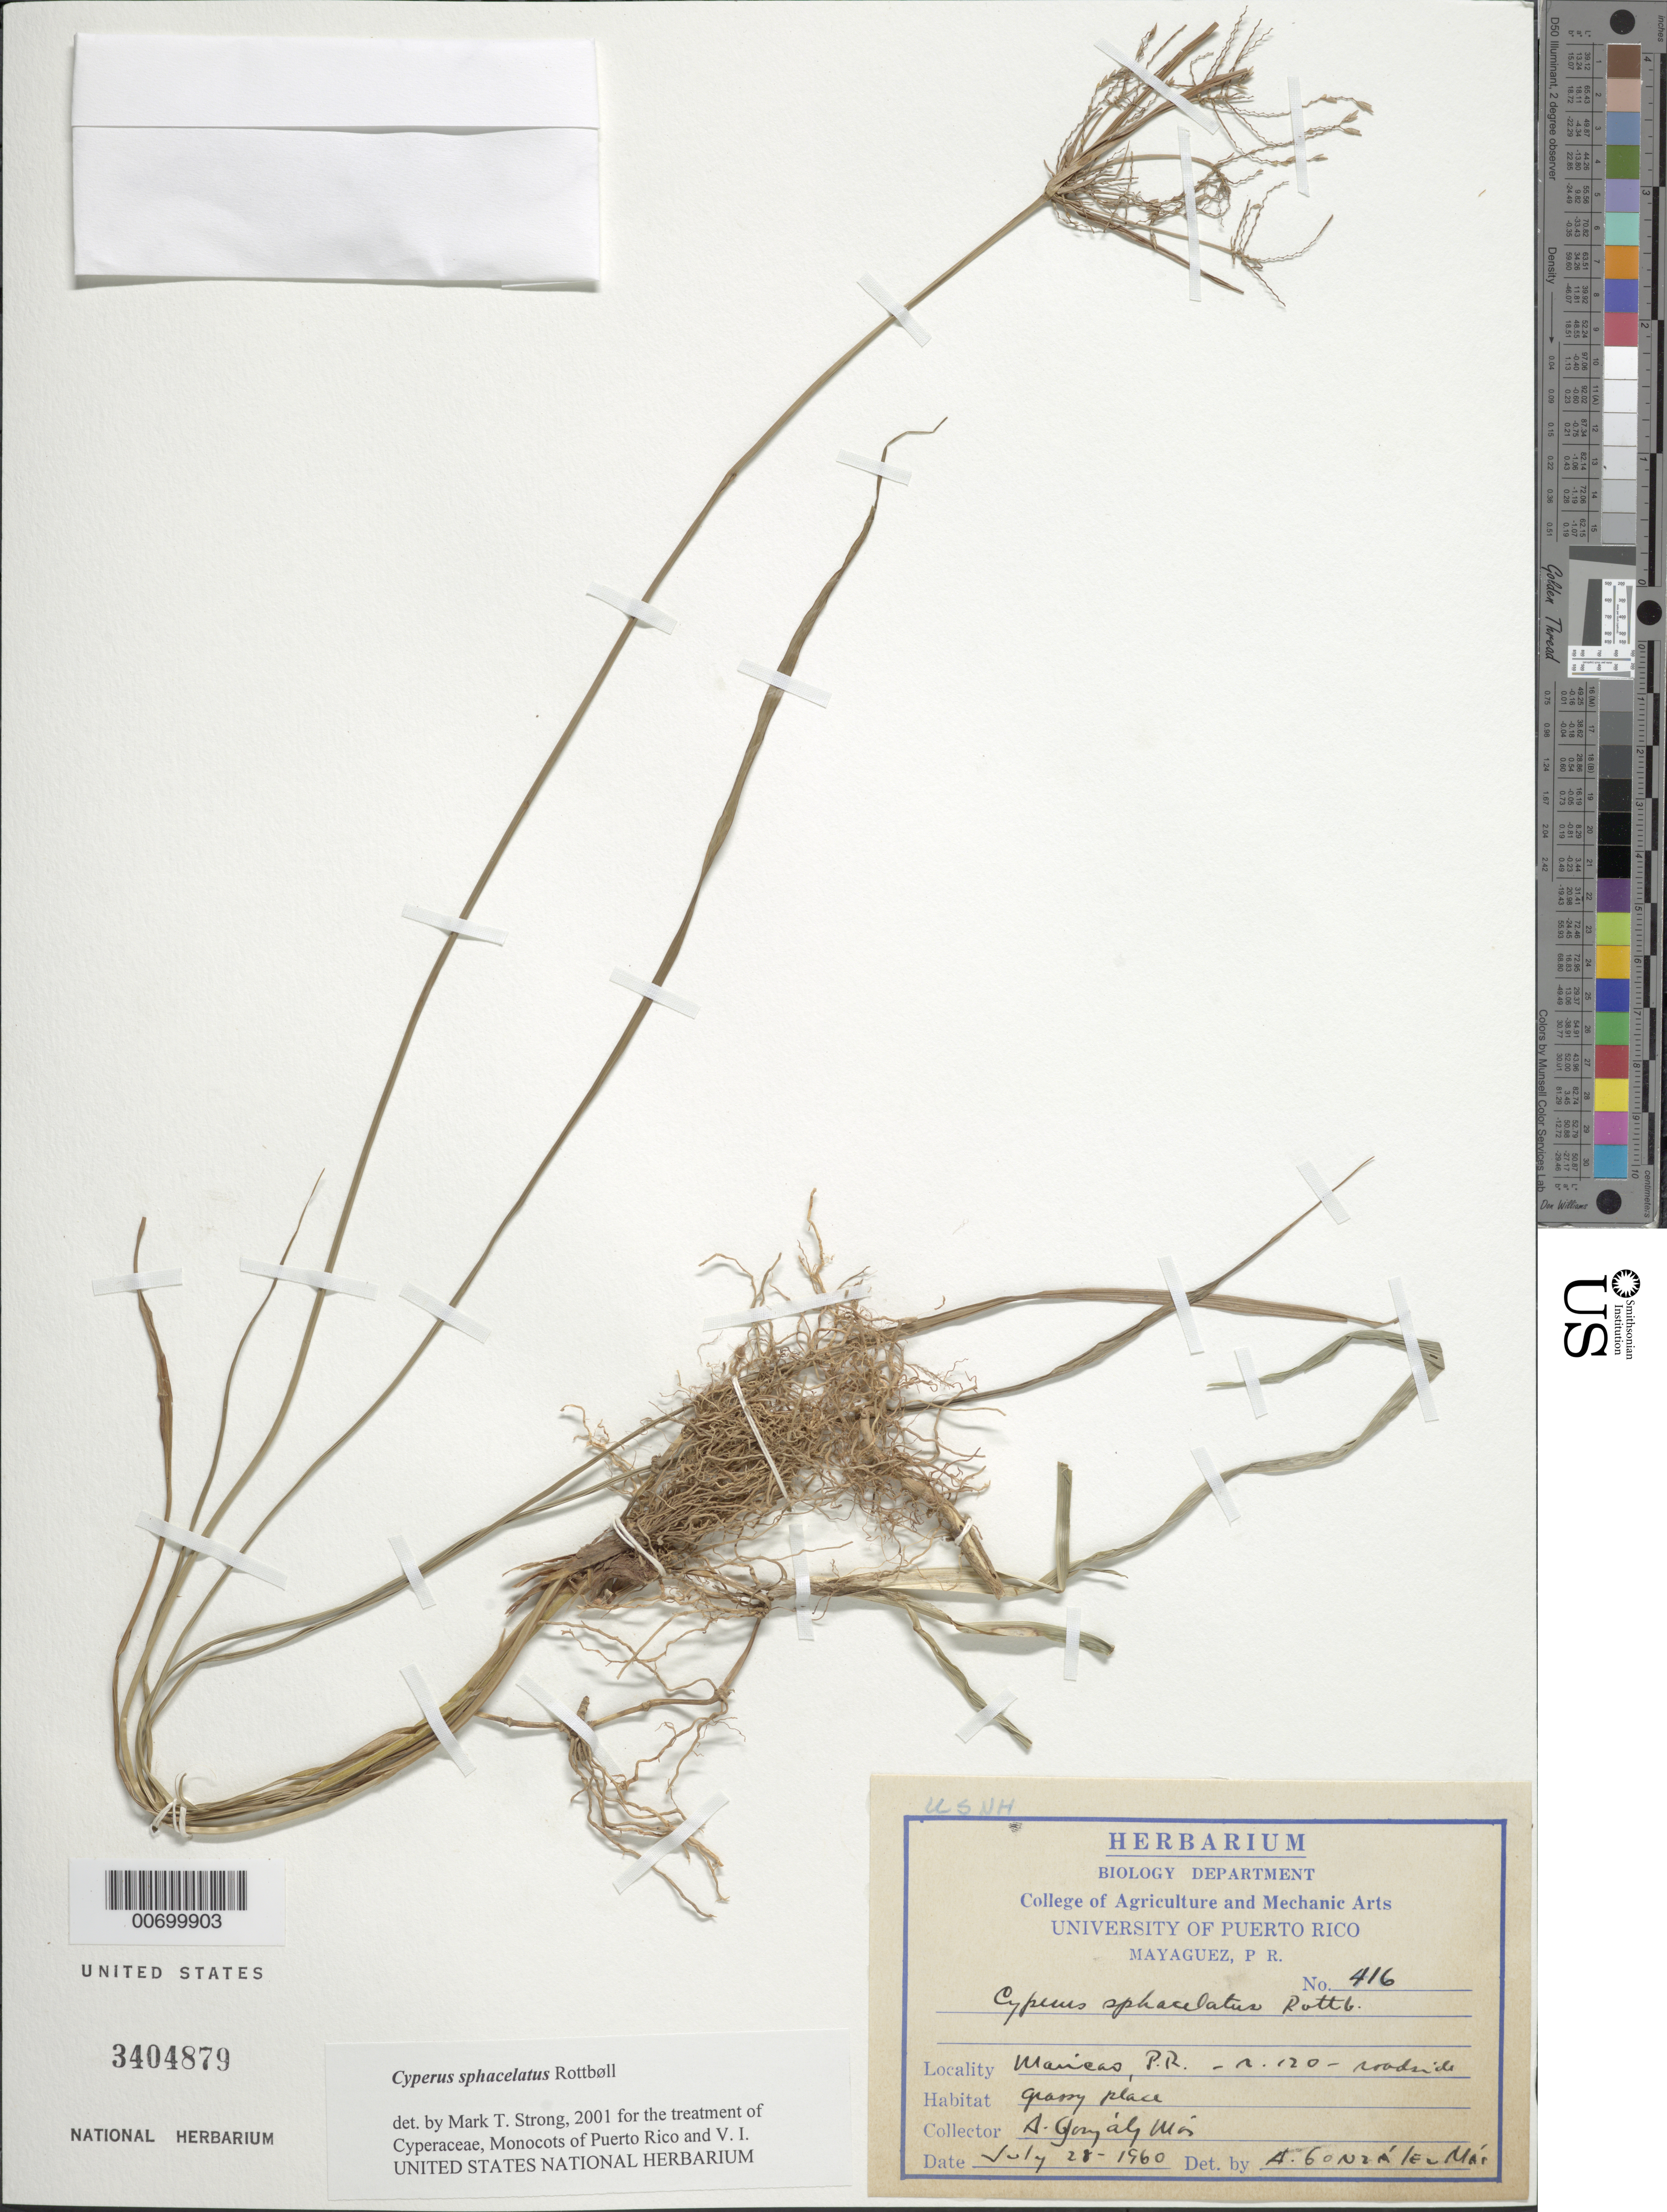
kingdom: Plantae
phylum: Tracheophyta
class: Liliopsida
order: Poales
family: Cyperaceae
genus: Cyperus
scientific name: Cyperus sphacelatus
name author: Rottb.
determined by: Strong, M. T., (US), Smithsonian Institution - National Museum of Natural History (UNITED STATES)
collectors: A. González Más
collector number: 416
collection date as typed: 28 Jul 1960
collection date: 1960-07-28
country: Puerto Rico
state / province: Maricao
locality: Maricao: Rd. 120.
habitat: Roadside.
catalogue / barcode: US 3404879